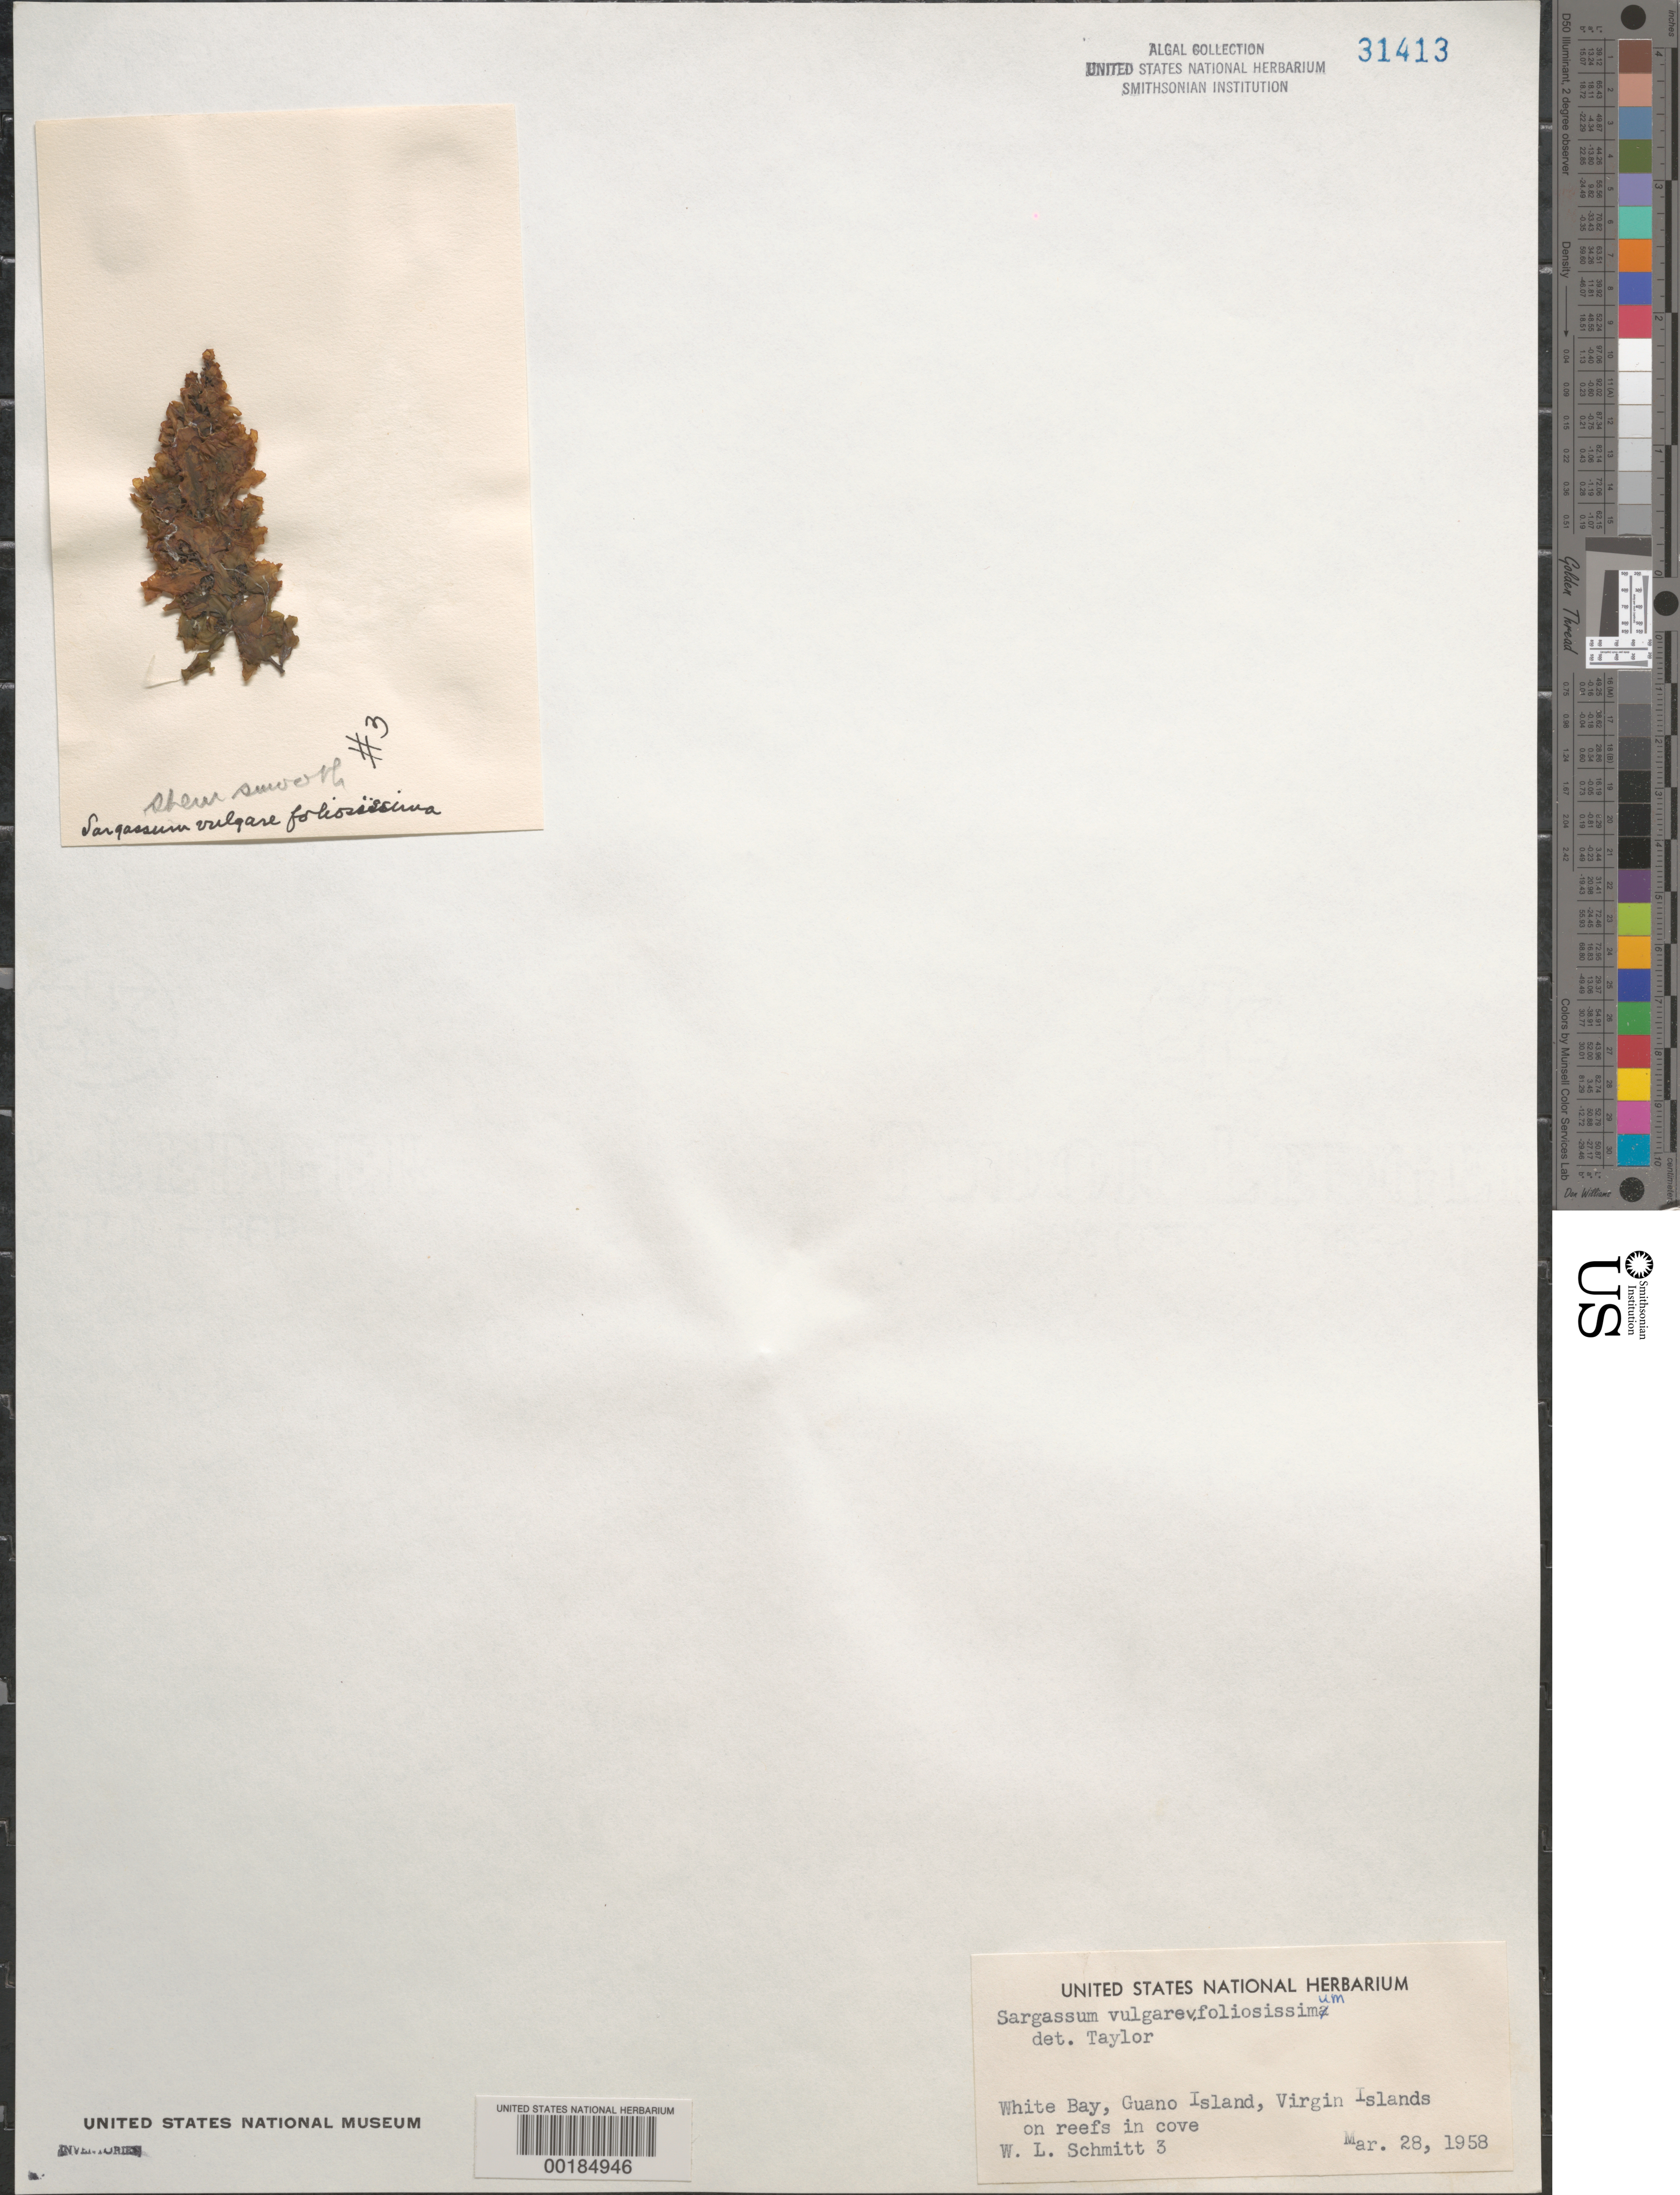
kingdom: Chromista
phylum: Ochrophyta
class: Phaeophyceae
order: Fucales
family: Sargassaceae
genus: Sargassum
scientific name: Sargassum vulgare var. foliosissimum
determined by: Taylor, William R.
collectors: W. L. Schmitt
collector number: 3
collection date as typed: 28 Mar 1958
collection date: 1958-03-28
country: British Virgin Islands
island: Guano Island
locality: White Bay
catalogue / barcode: US 31413